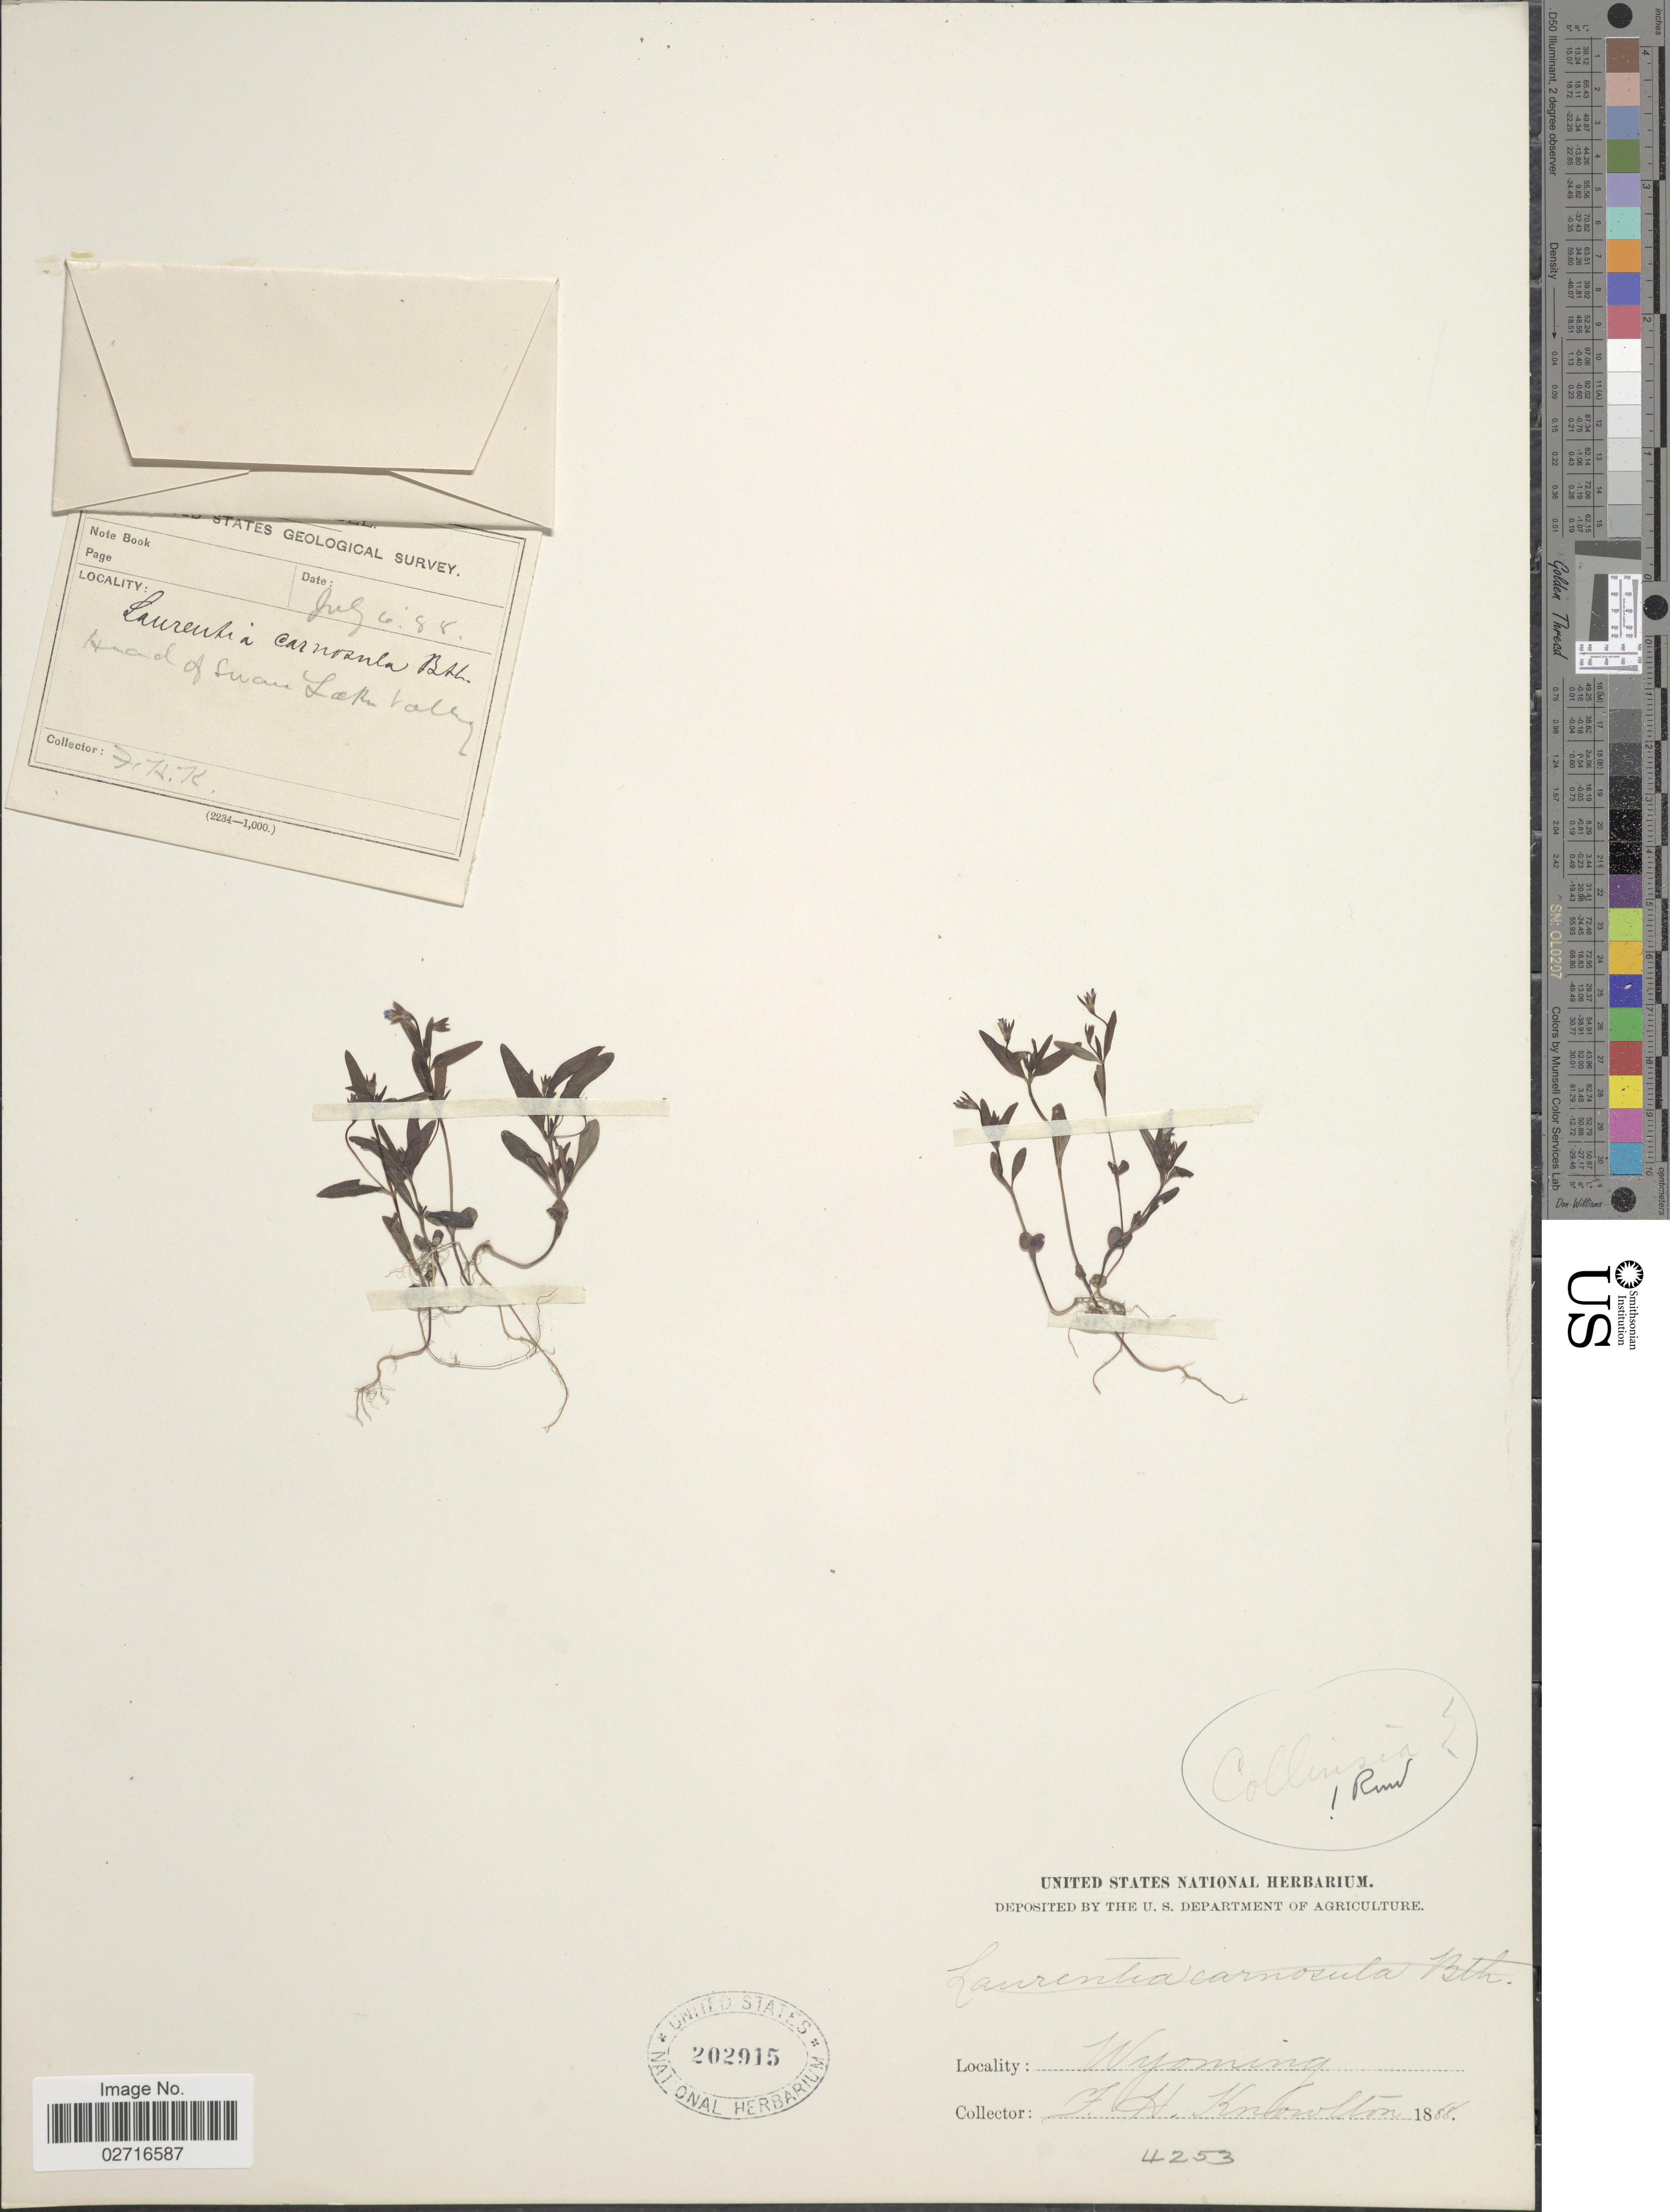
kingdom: Plantae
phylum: Tracheophyta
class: Magnoliopsida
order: Asterales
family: Campanulaceae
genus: Laurentia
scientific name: Laurentia carnosula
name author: (Hook. & Arn.) Benth. ex A. Gray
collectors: F. H. Knowlton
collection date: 1888-07-06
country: United States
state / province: Wyoming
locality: Head of Swan Lake Valley.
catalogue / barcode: US 202915